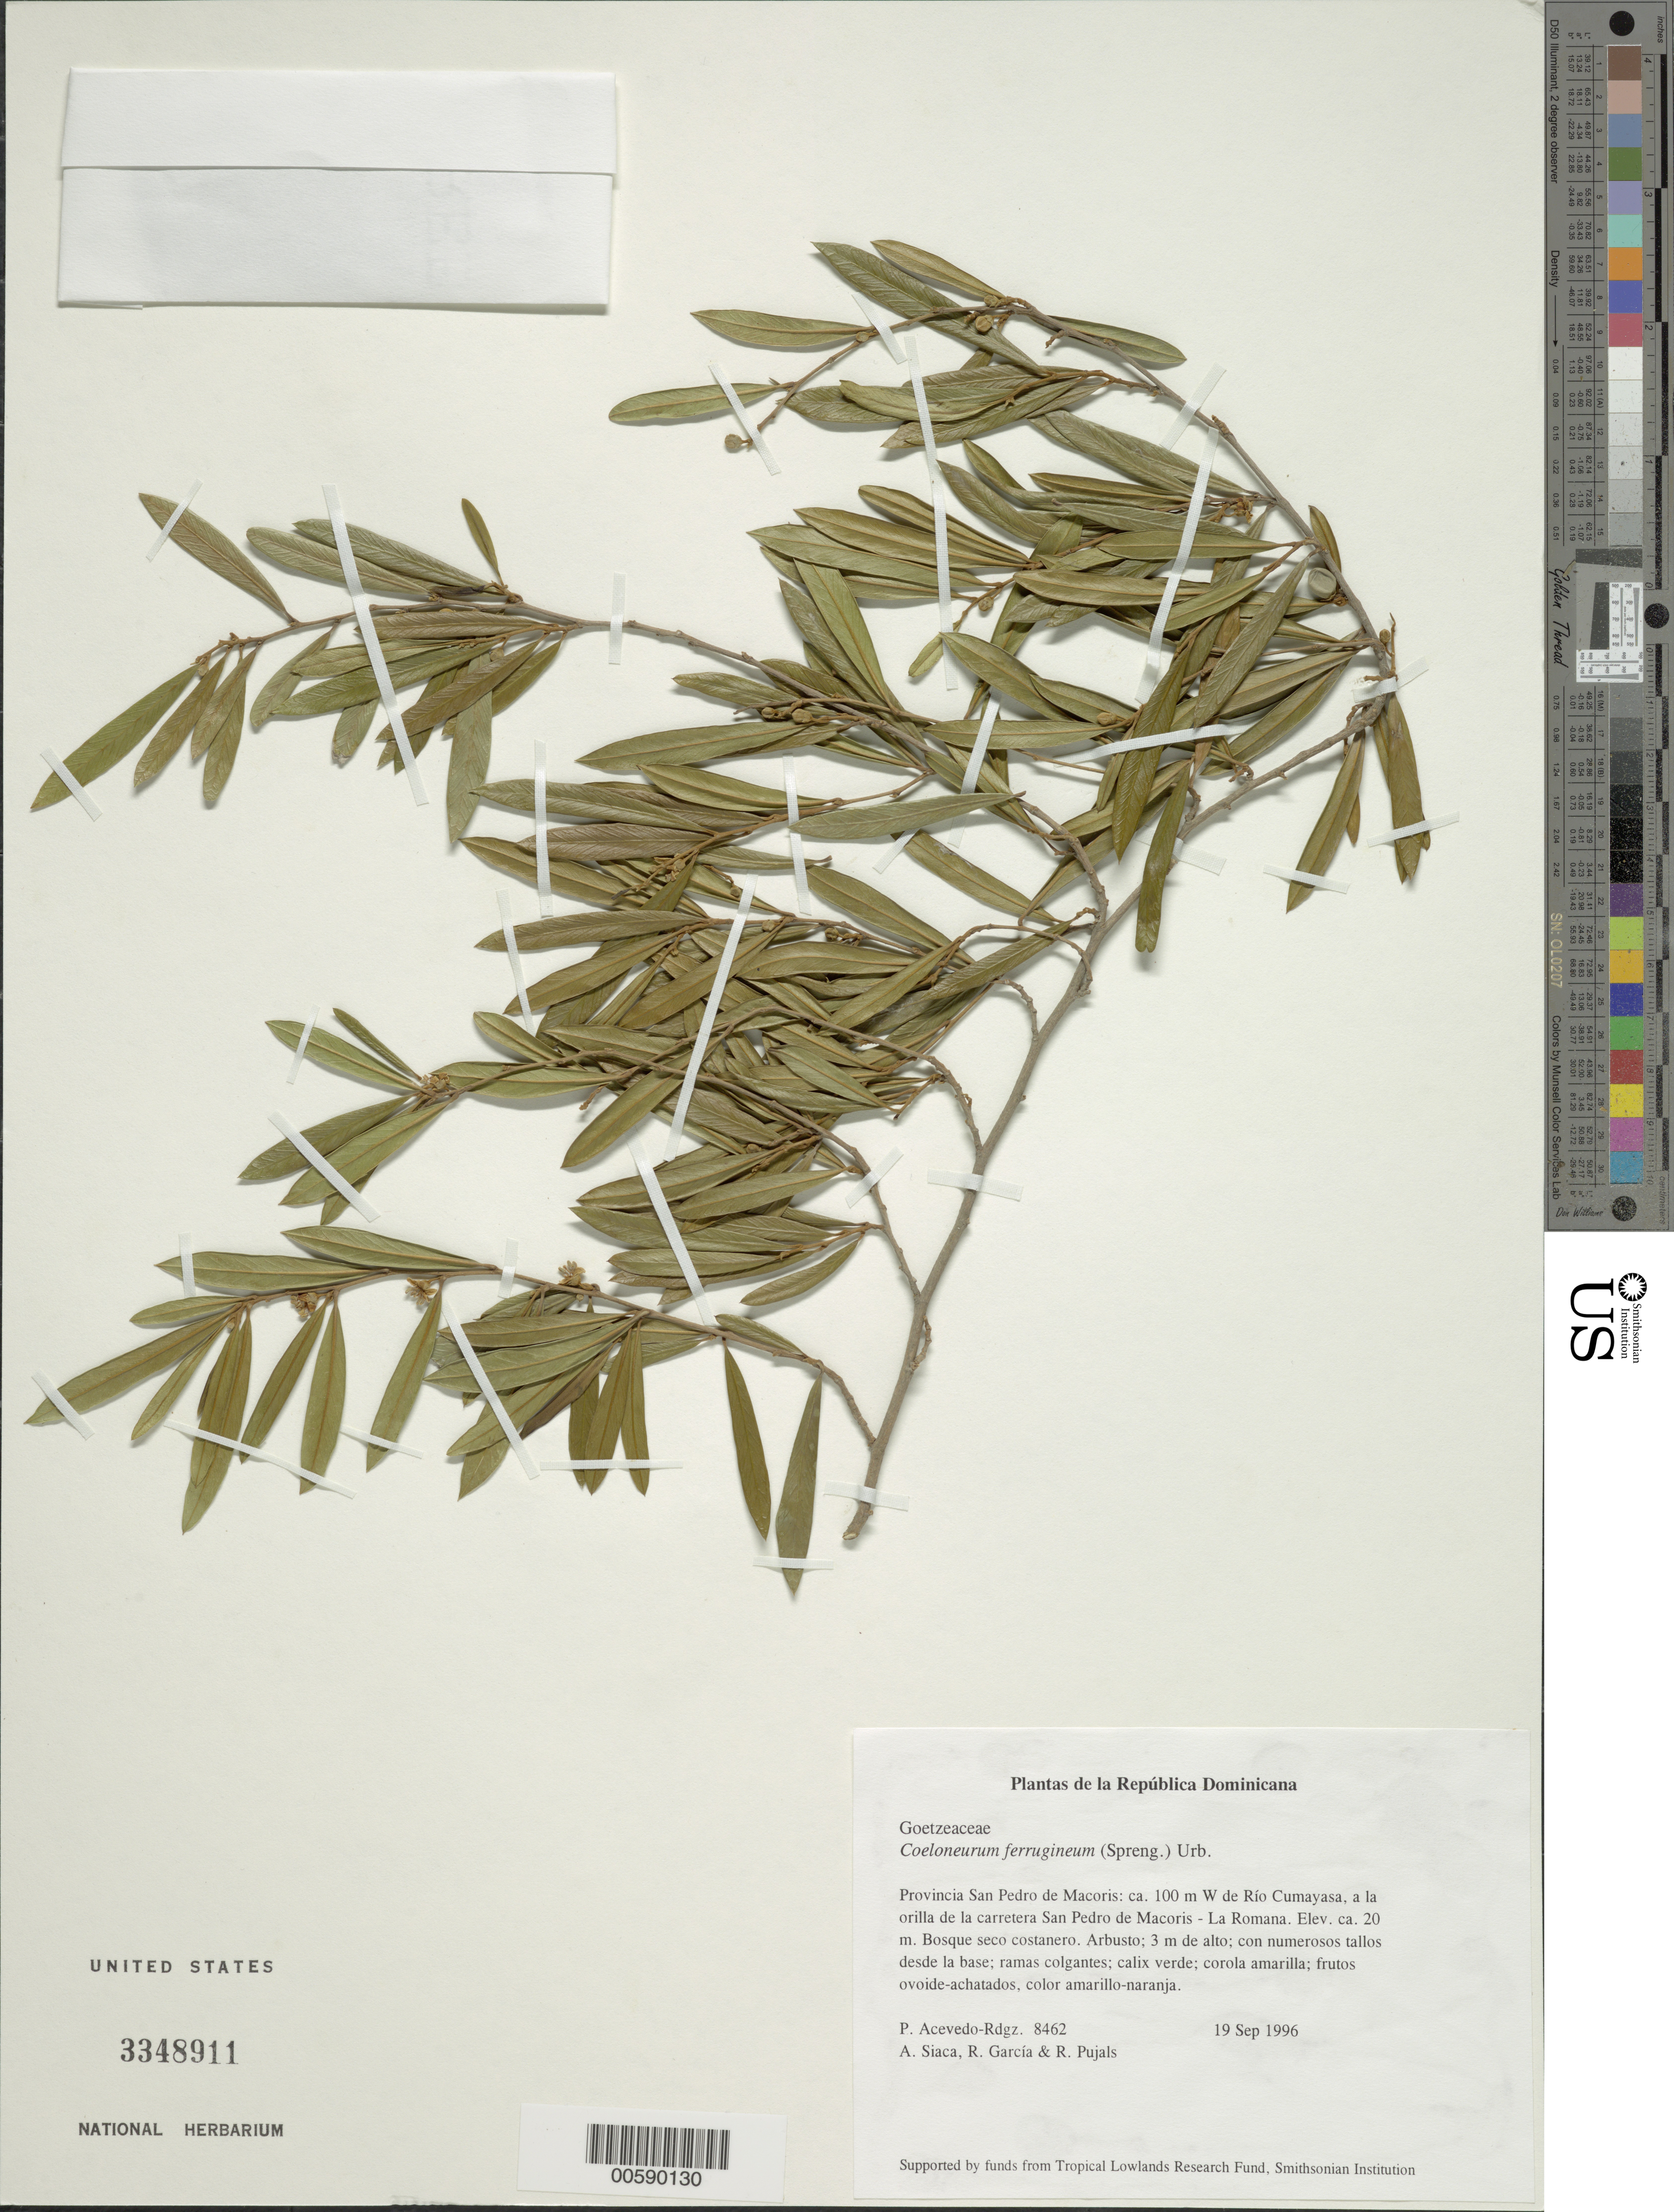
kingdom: Plantae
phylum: Tracheophyta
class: Magnoliopsida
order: Solanales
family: Solanaceae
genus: Coeloneurum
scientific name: Coeloneurum ferrugineum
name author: (Spreng.) Urb.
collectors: P. Acevedo-Rodr., A. Siaca, R. G. García & R. Pujals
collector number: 8462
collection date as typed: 19 Sep 1996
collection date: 1996-09-19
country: Dominican Republic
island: Hispaniola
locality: Provincia San Pedro de Macoris: ca. 100 m W de Río Cumayasa, a la orilla de la carretera San Pedro de Macoris - La Romana.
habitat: Bosque seco costanero.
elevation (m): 20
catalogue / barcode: US 3348911